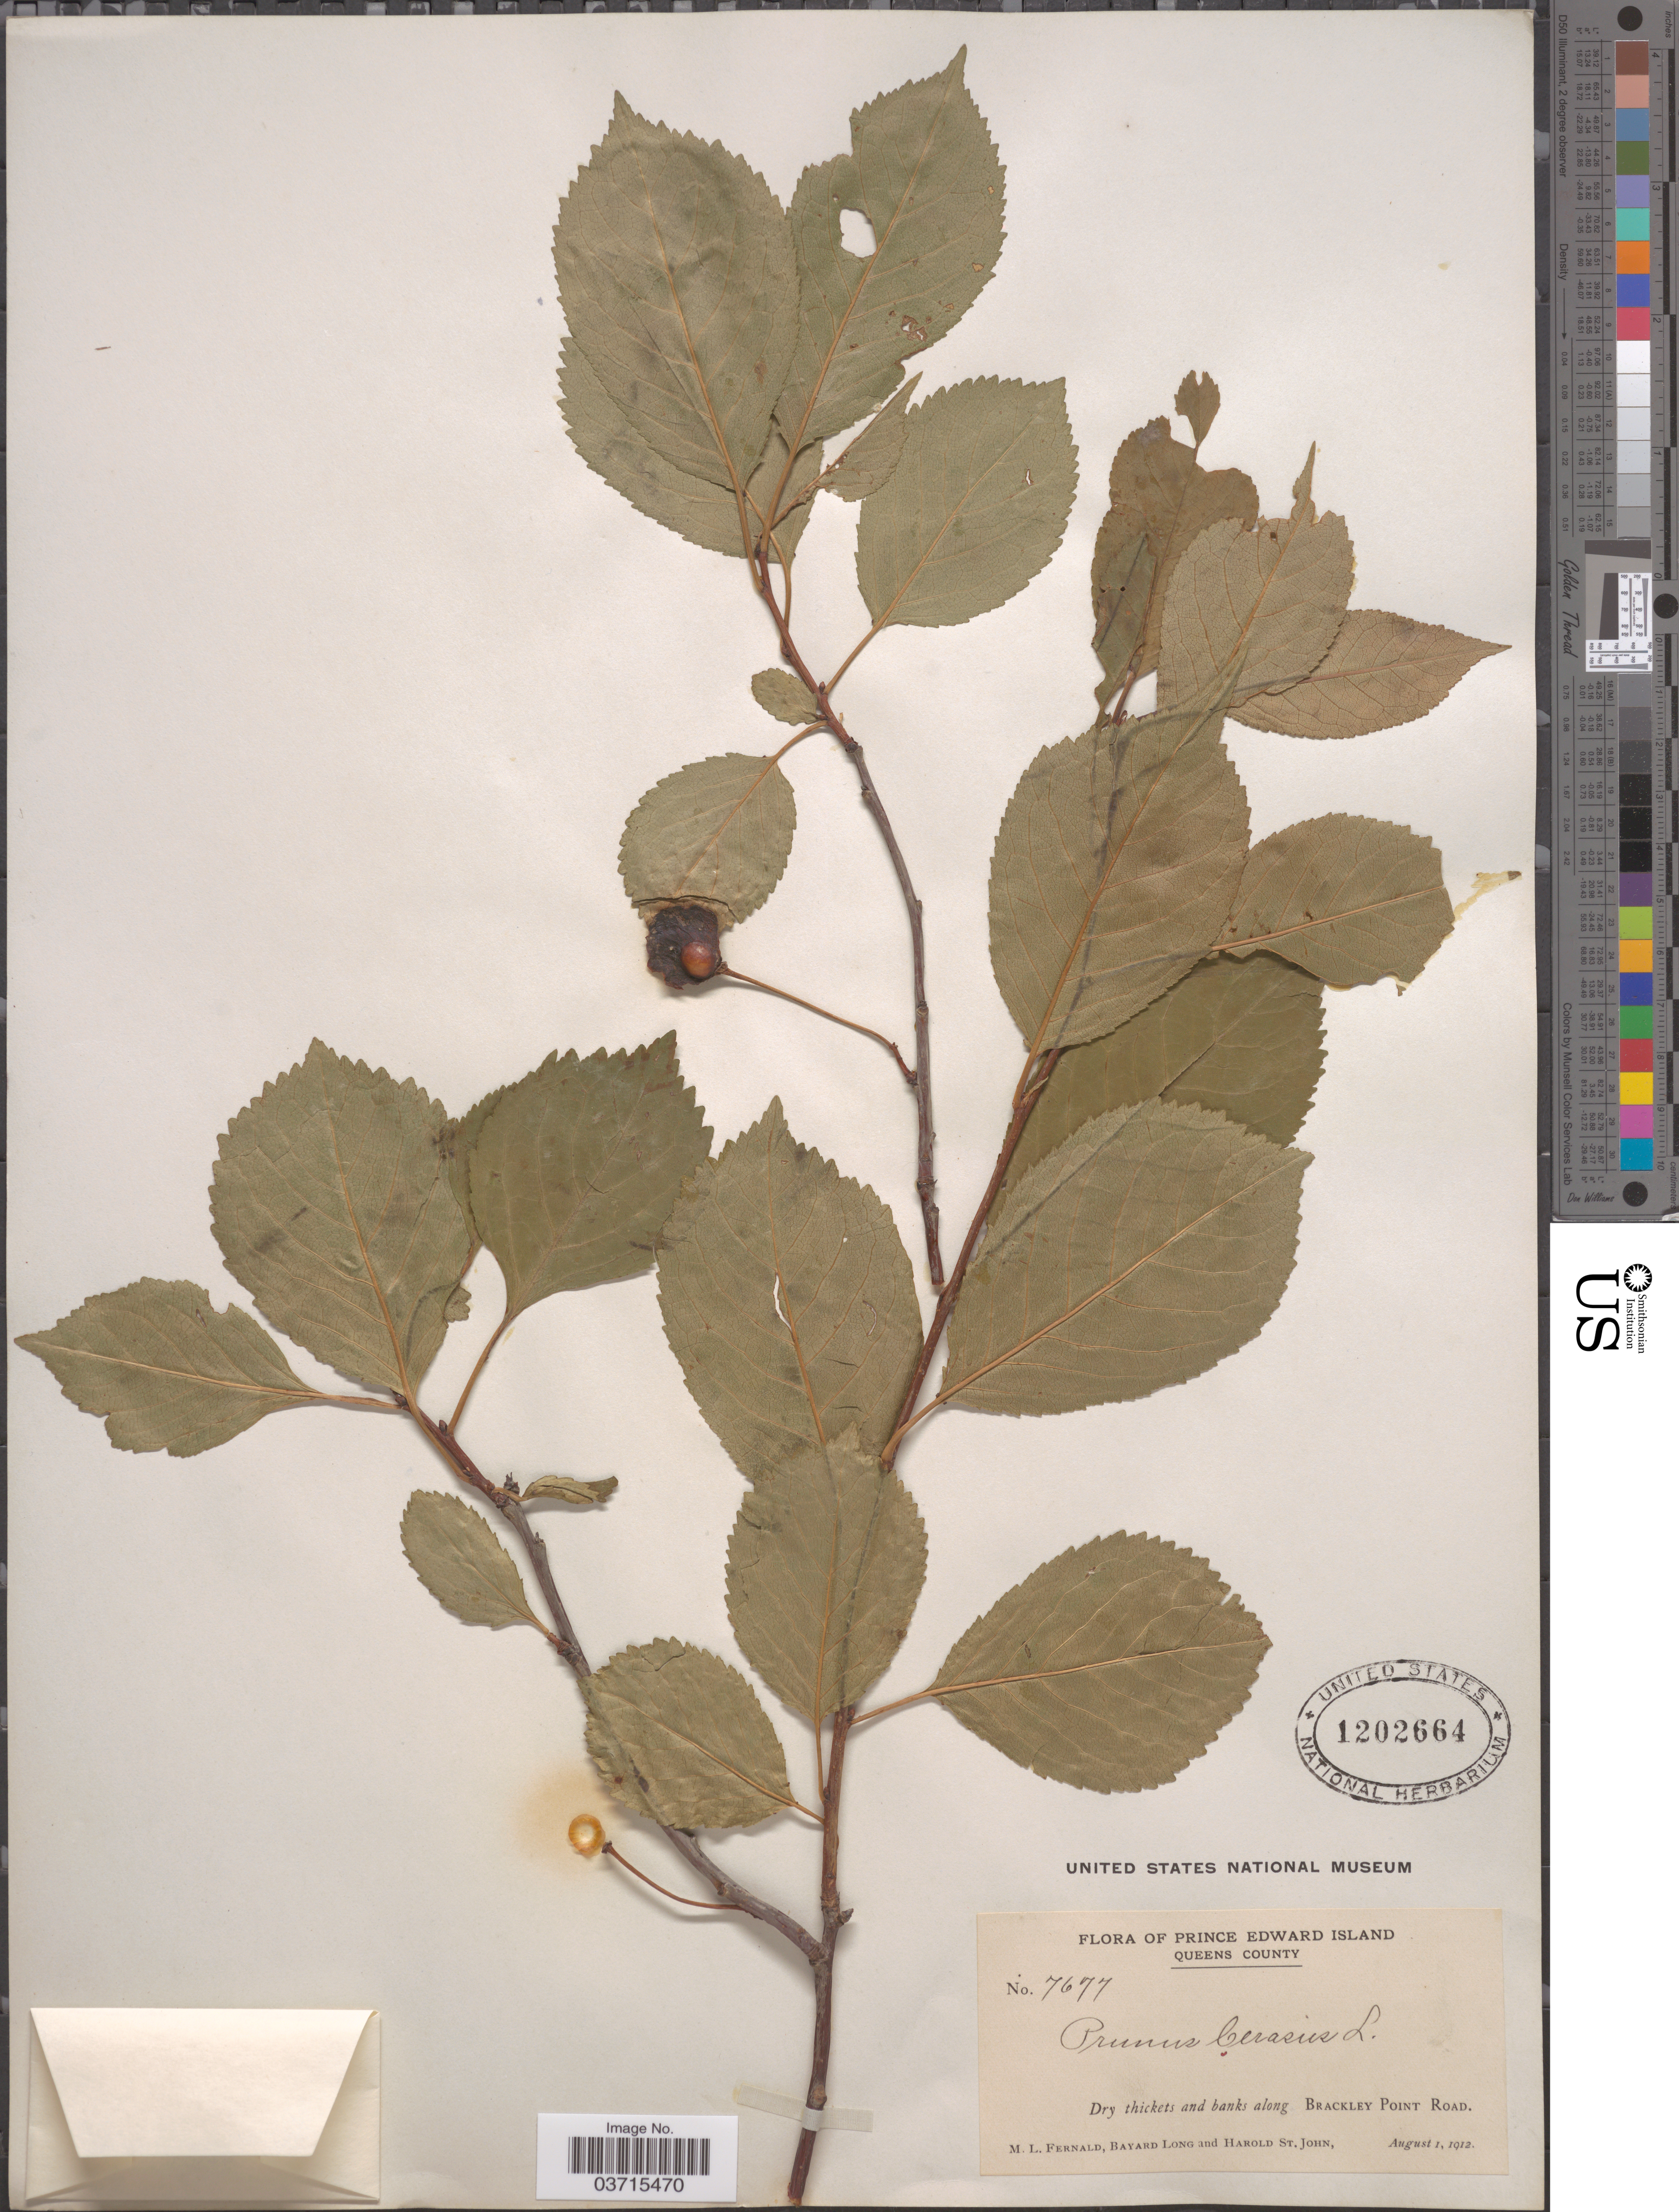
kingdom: Plantae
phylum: Tracheophyta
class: Magnoliopsida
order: Rosales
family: Rosaceae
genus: Prunus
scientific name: Prunus cerasus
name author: L.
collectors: M. L. Fernald, B. Long & H. St. John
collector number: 7677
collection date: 1912-08-01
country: Canada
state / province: Prince Edward Island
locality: Queens County. Dry thickets and banks along Brackley Point Road.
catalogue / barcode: US 1202664